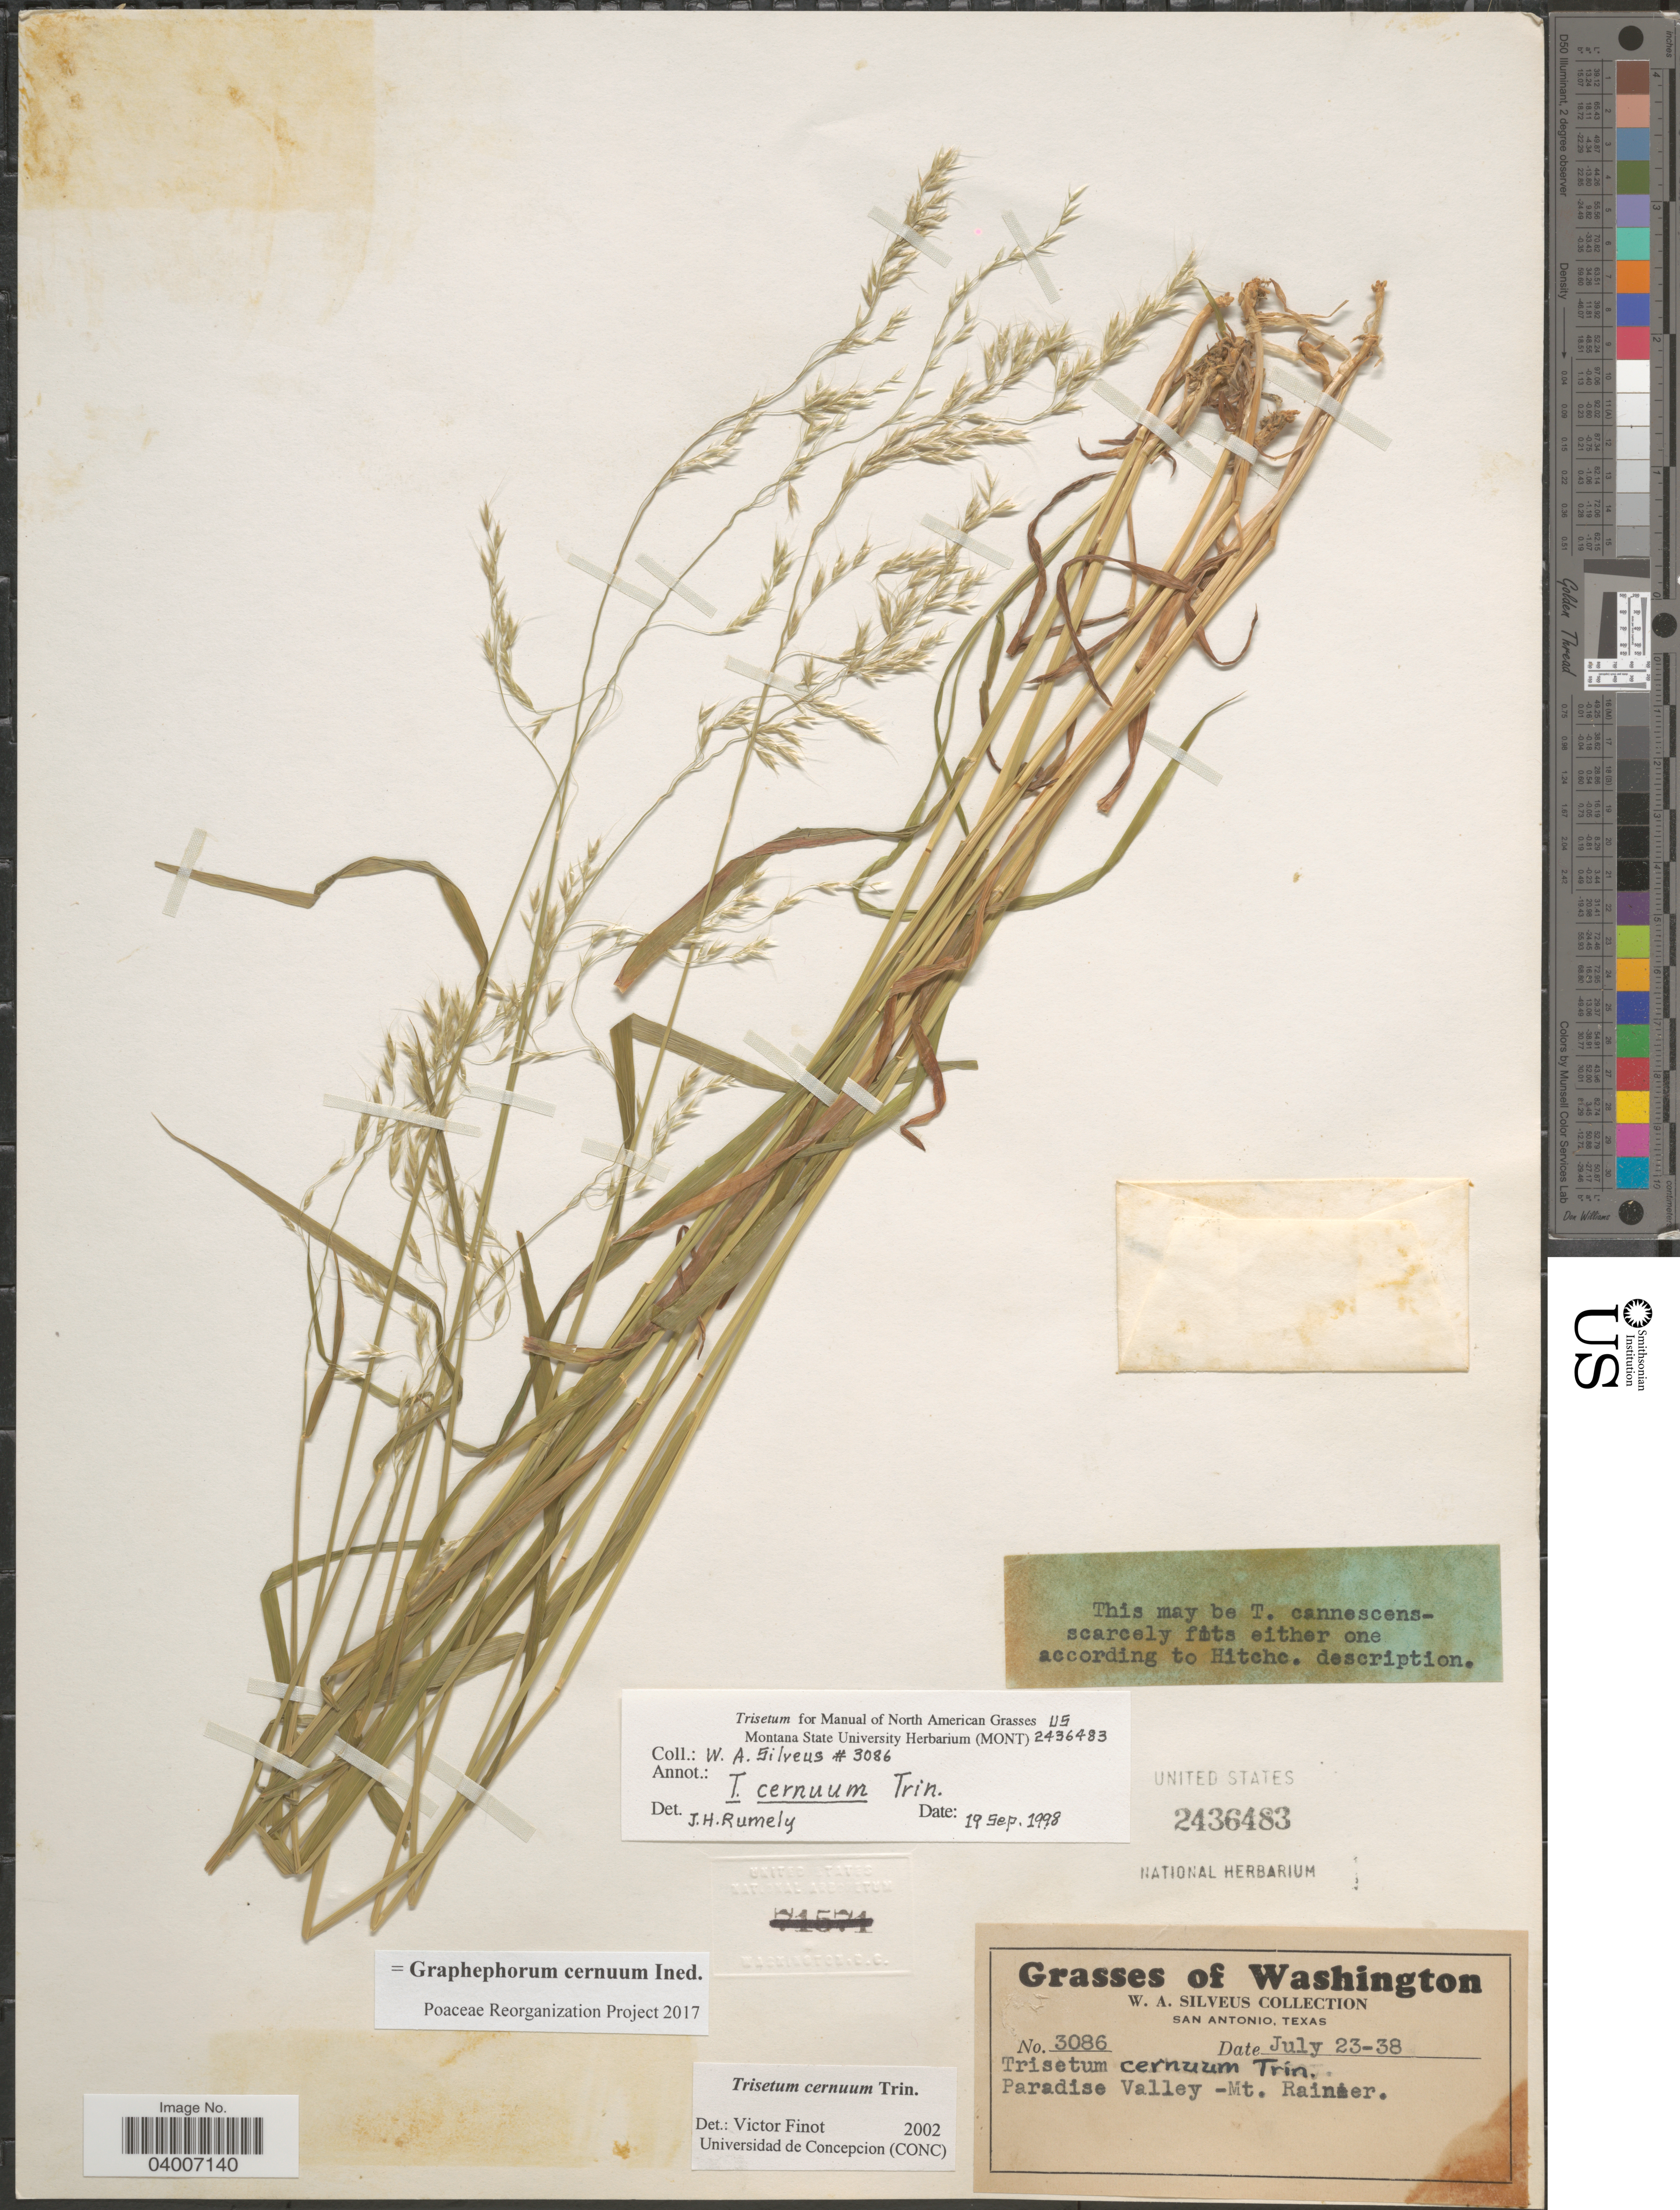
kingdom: Plantae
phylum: Tracheophyta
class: Liliopsida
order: Poales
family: Poaceae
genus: Graphephorum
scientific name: Graphephorum cernuum ined.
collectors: W. Silveus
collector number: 3086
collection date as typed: Transcribed d/m/y: 23/7/38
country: United States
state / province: Washington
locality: Paradise Valley - Mt. Rainier.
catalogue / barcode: US 2436483